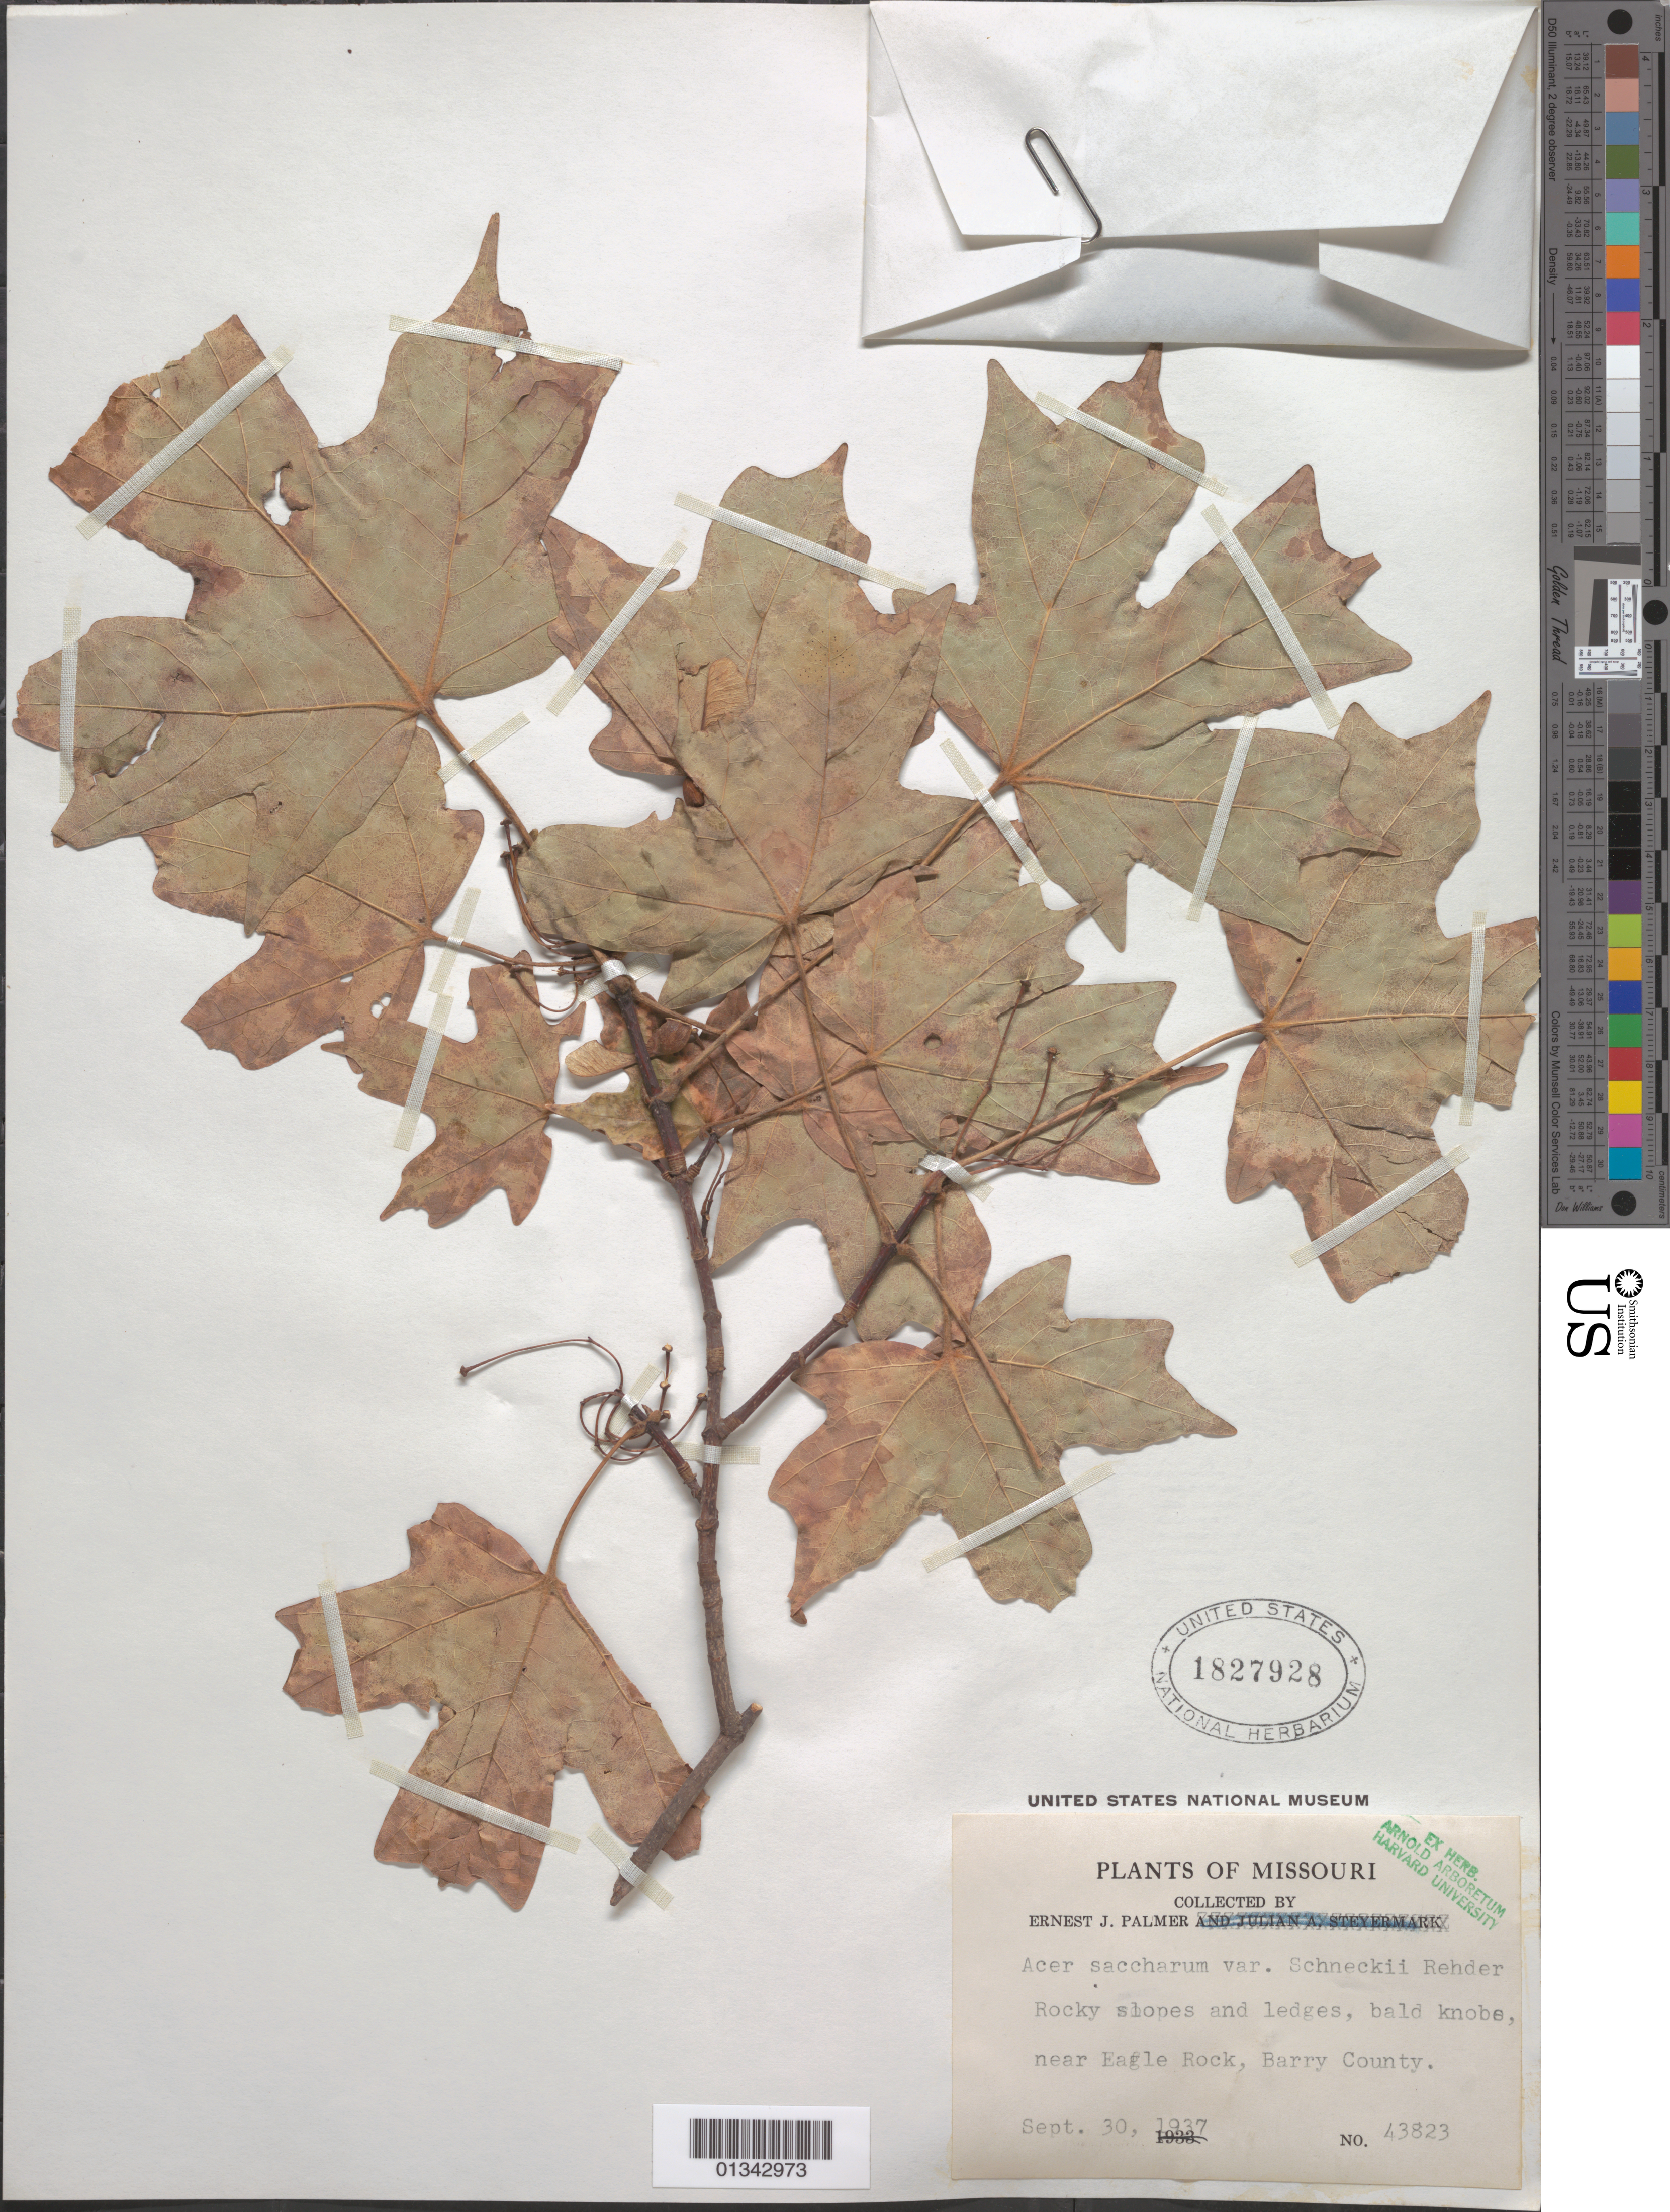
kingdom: Plantae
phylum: Tracheophyta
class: Magnoliopsida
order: Sapindales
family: Sapindaceae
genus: Acer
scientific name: Acer saccharum var. schneckii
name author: Rehder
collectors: E. J. Palmer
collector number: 43823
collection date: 1937-09-30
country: United States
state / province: Missouri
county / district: Barry County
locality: Barry County, near Eagle Rock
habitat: Rocky slopes an dledges, bald knobs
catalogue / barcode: US 1827928